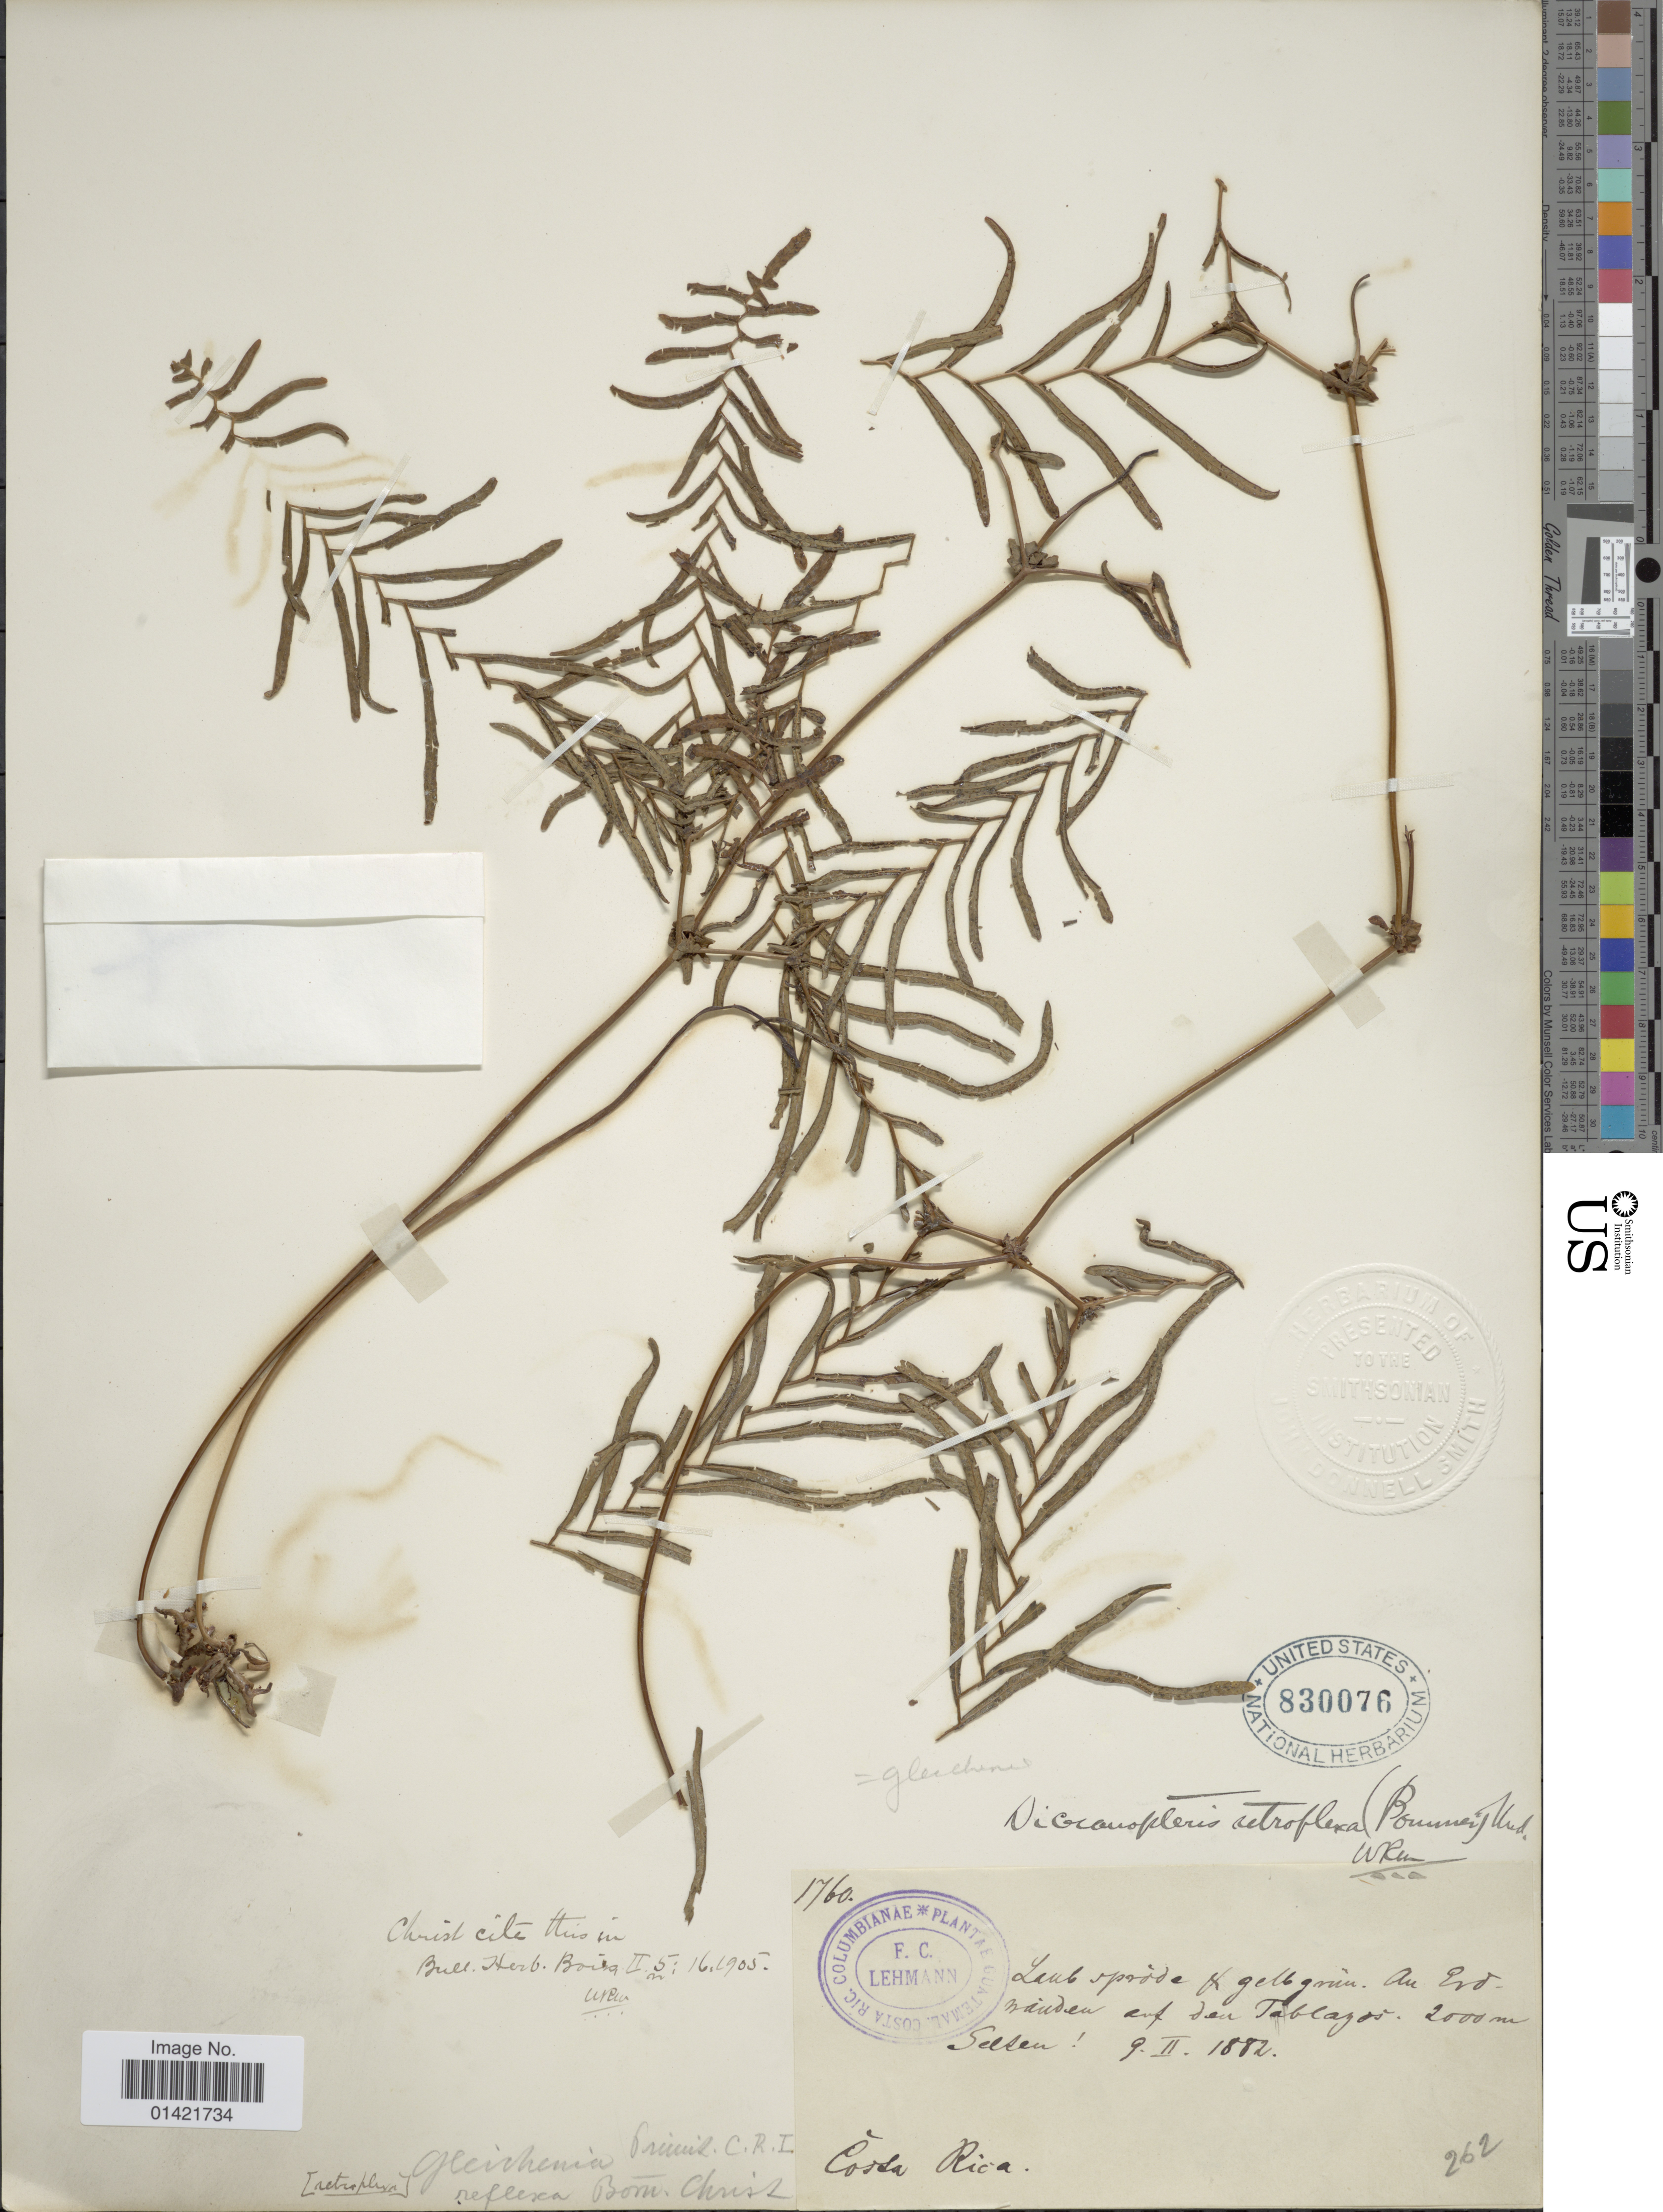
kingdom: Plantae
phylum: Tracheophyta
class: Polypodiopsida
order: Gleicheniales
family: Gleicheniaceae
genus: Sticherus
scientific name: Sticherus retroflexus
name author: (Bornm. ex Christ) Copel.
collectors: F. C. Lehmann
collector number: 262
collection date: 1882-02-09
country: Costa Rica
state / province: San José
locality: Tablazo.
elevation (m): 2000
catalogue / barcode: US 830076